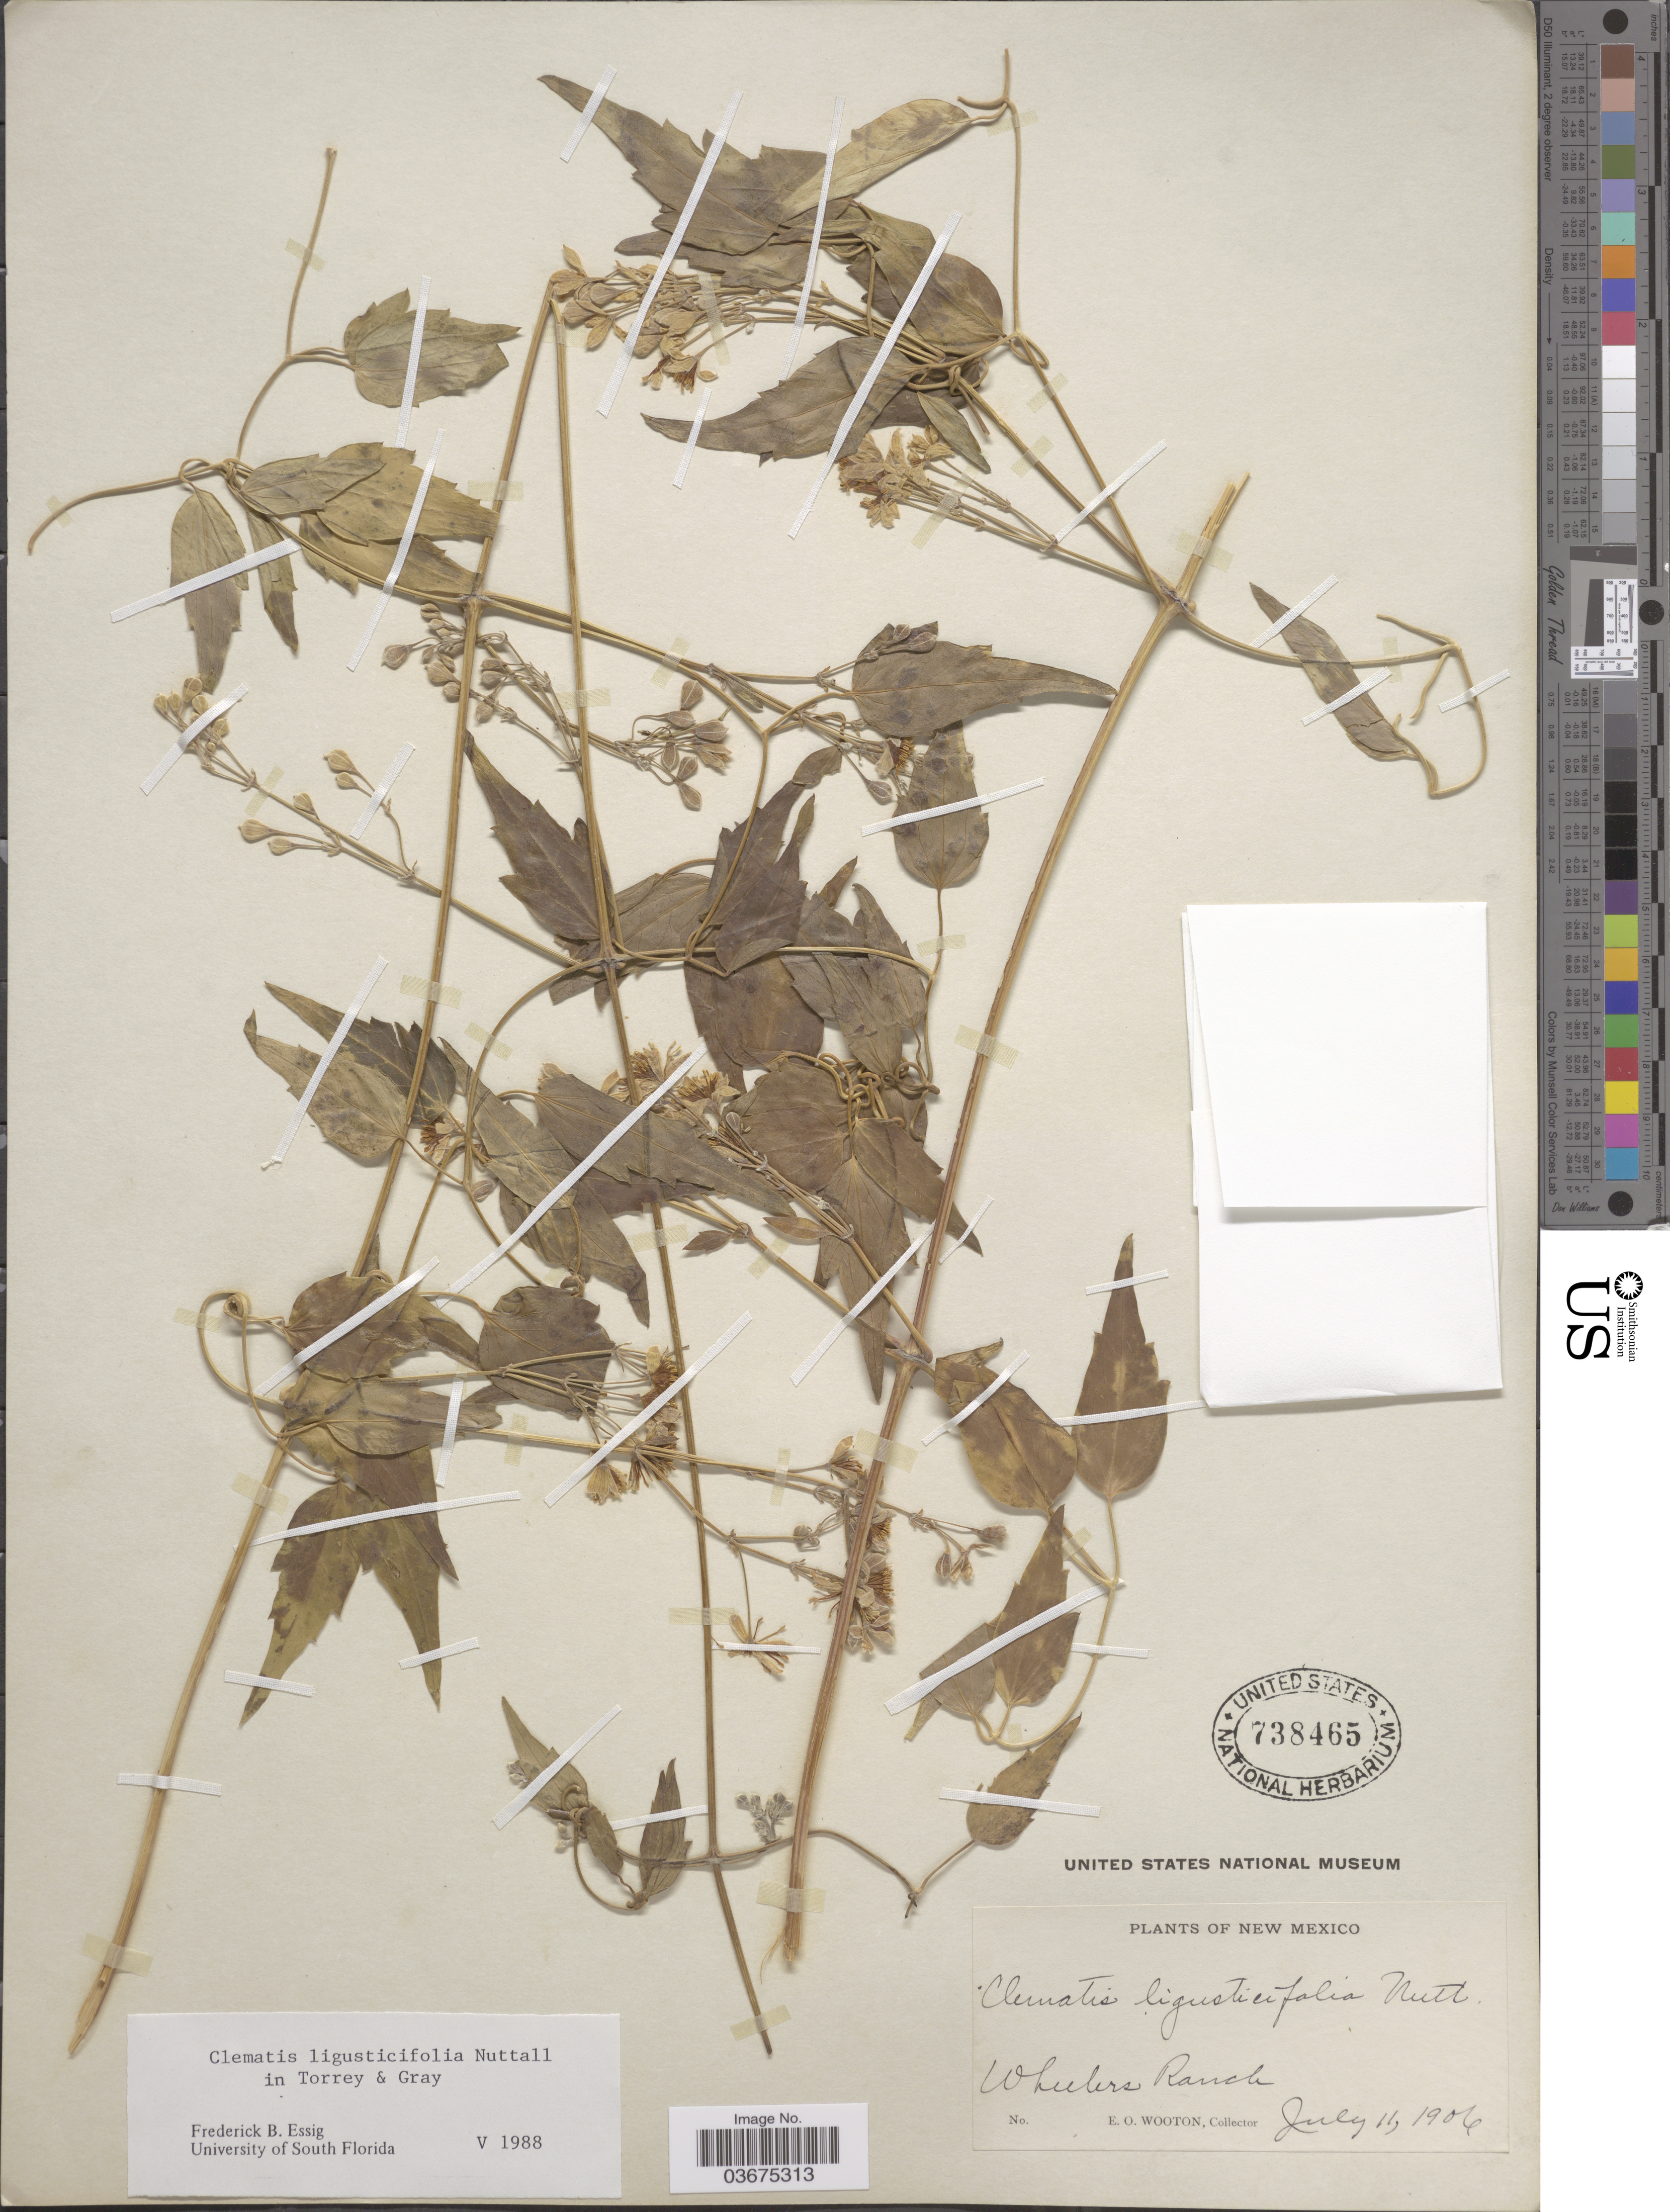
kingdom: Plantae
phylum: Tracheophyta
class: Magnoliopsida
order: Ranunculales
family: Ranunculaceae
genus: Clematis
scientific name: Clematis ligusticifolia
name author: Nutt.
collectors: E. O. Wooton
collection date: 1906-07-11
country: United States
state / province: New Mexico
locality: Wheelers Ranch.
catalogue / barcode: US 738465